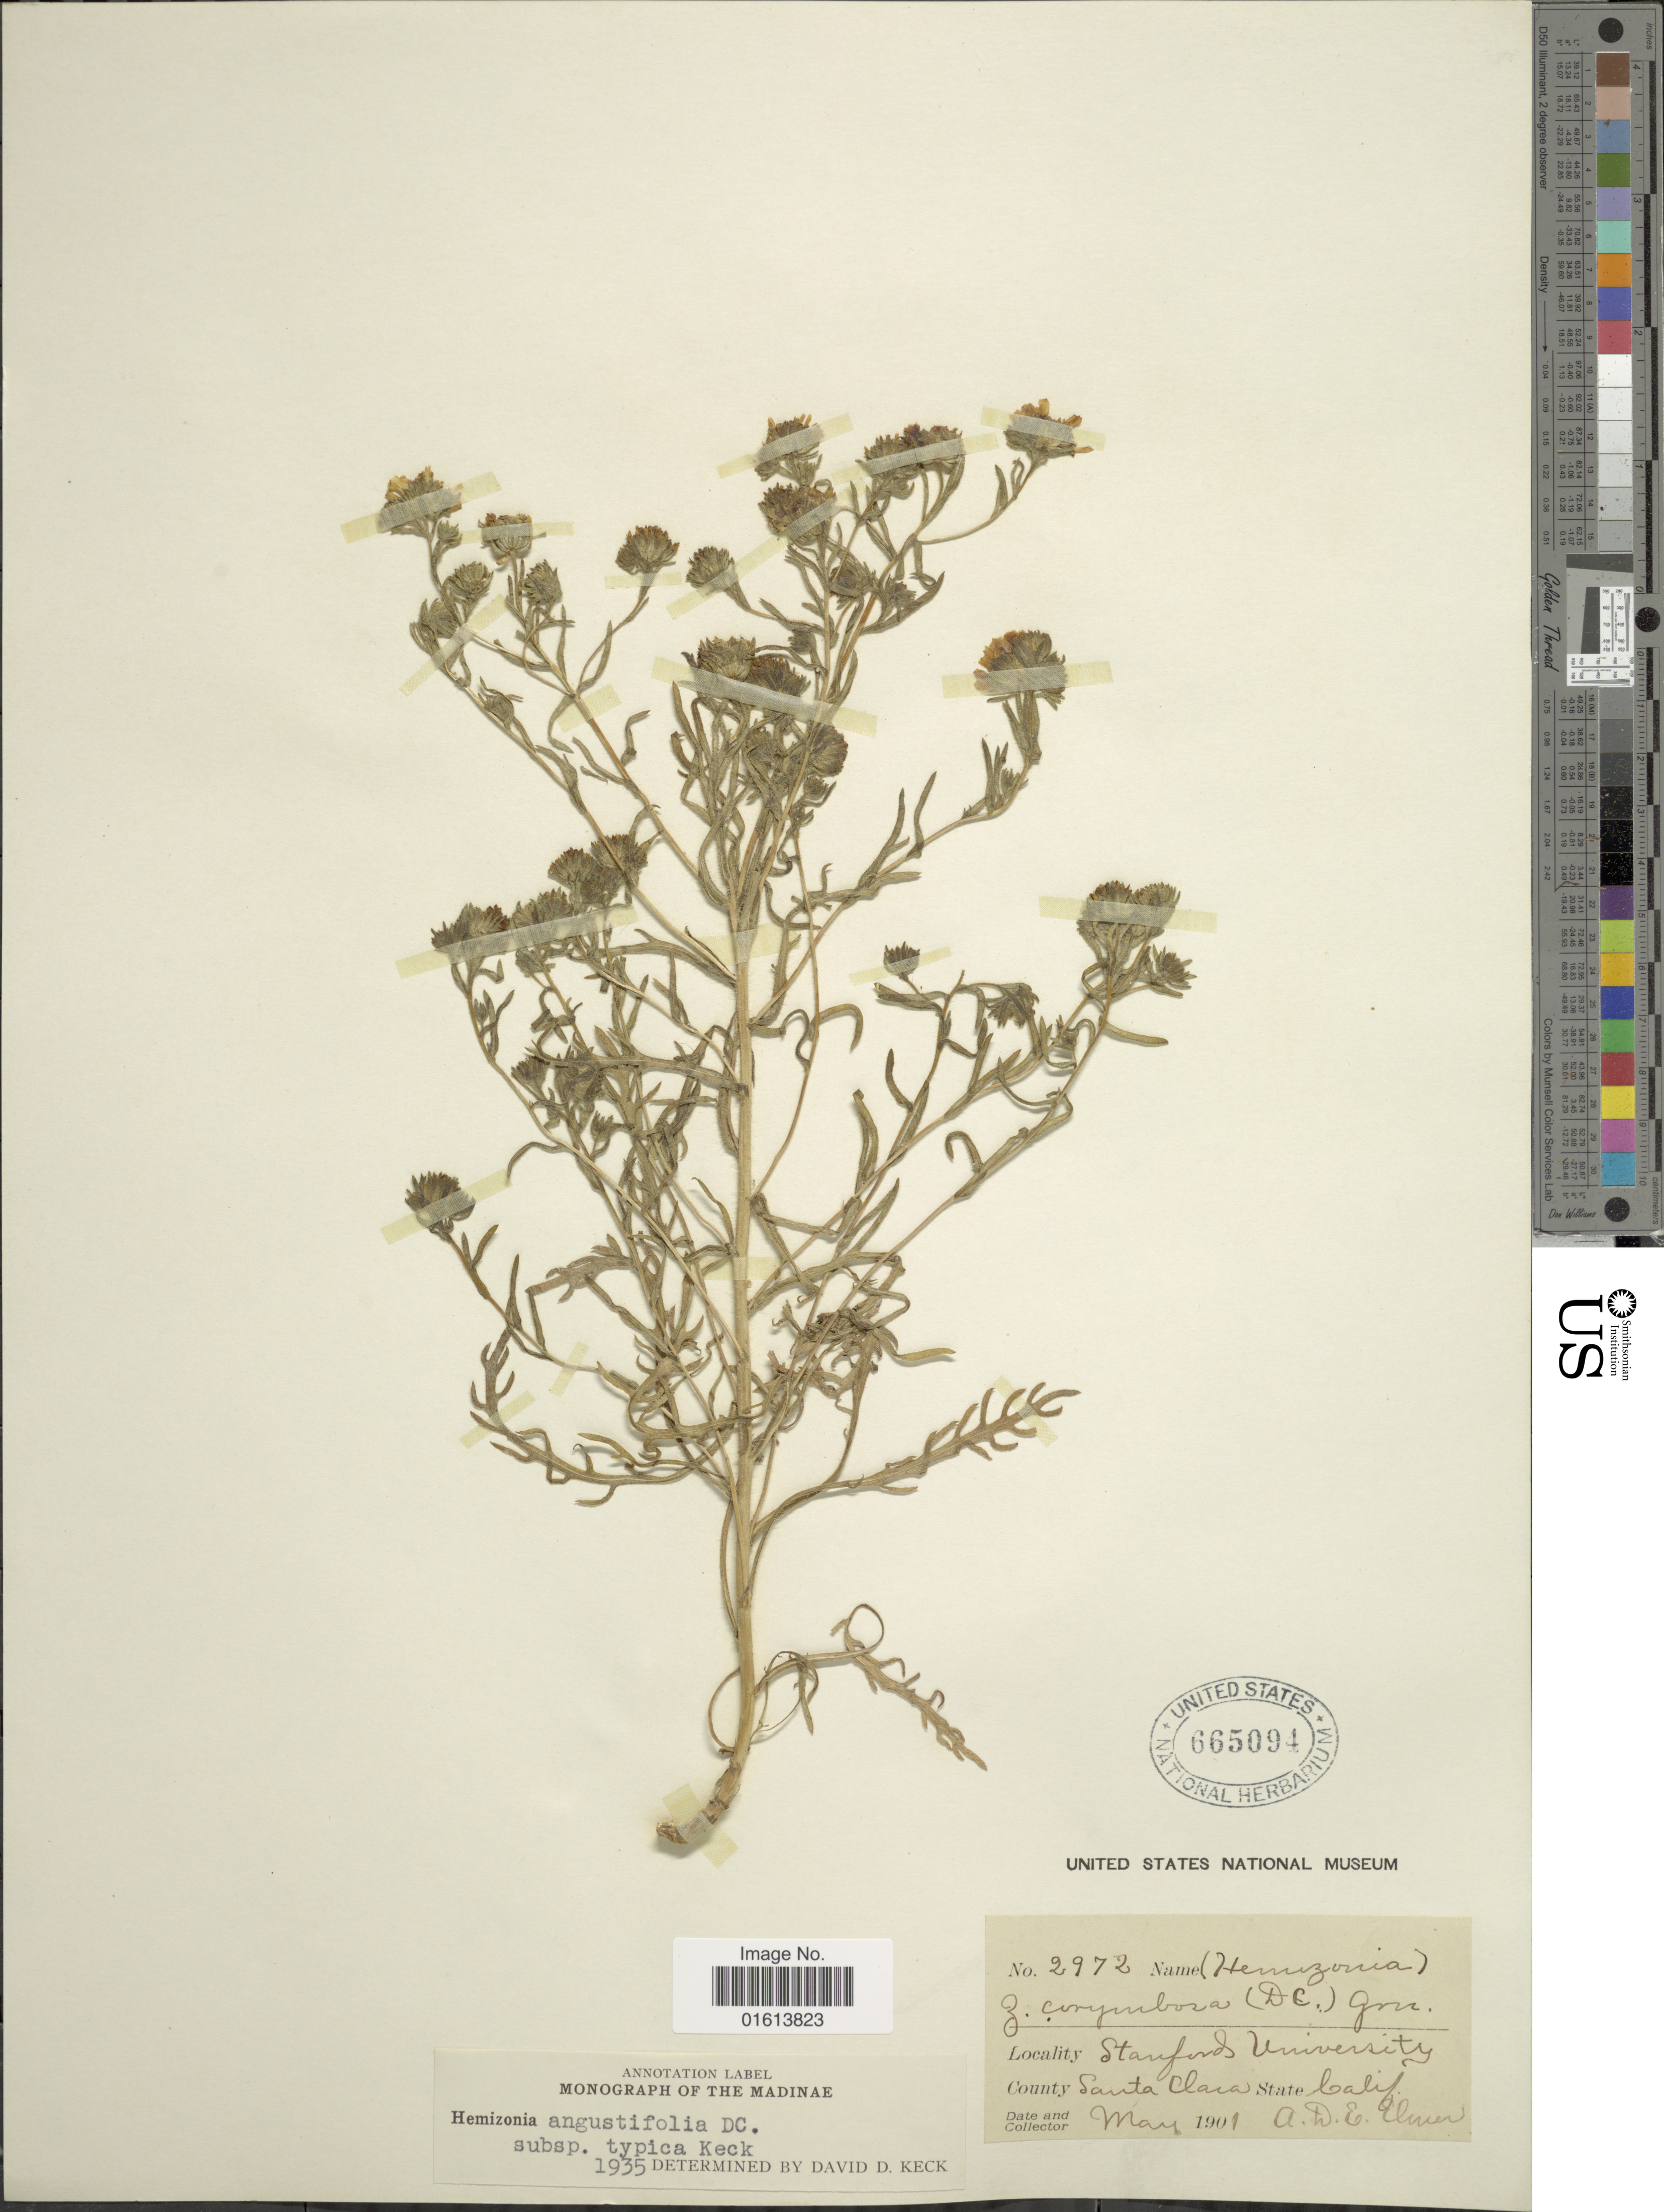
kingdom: Plantae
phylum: Tracheophyta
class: Magnoliopsida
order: Asterales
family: Asteraceae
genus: Deinandra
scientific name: Deinandra corymbosa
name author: (DC.) B.G. Baldwin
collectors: A. D. E. Elmer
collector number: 3972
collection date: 1901-05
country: United States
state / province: California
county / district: Santa Clara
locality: Stanford University. County Sant Clara.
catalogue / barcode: US 665094